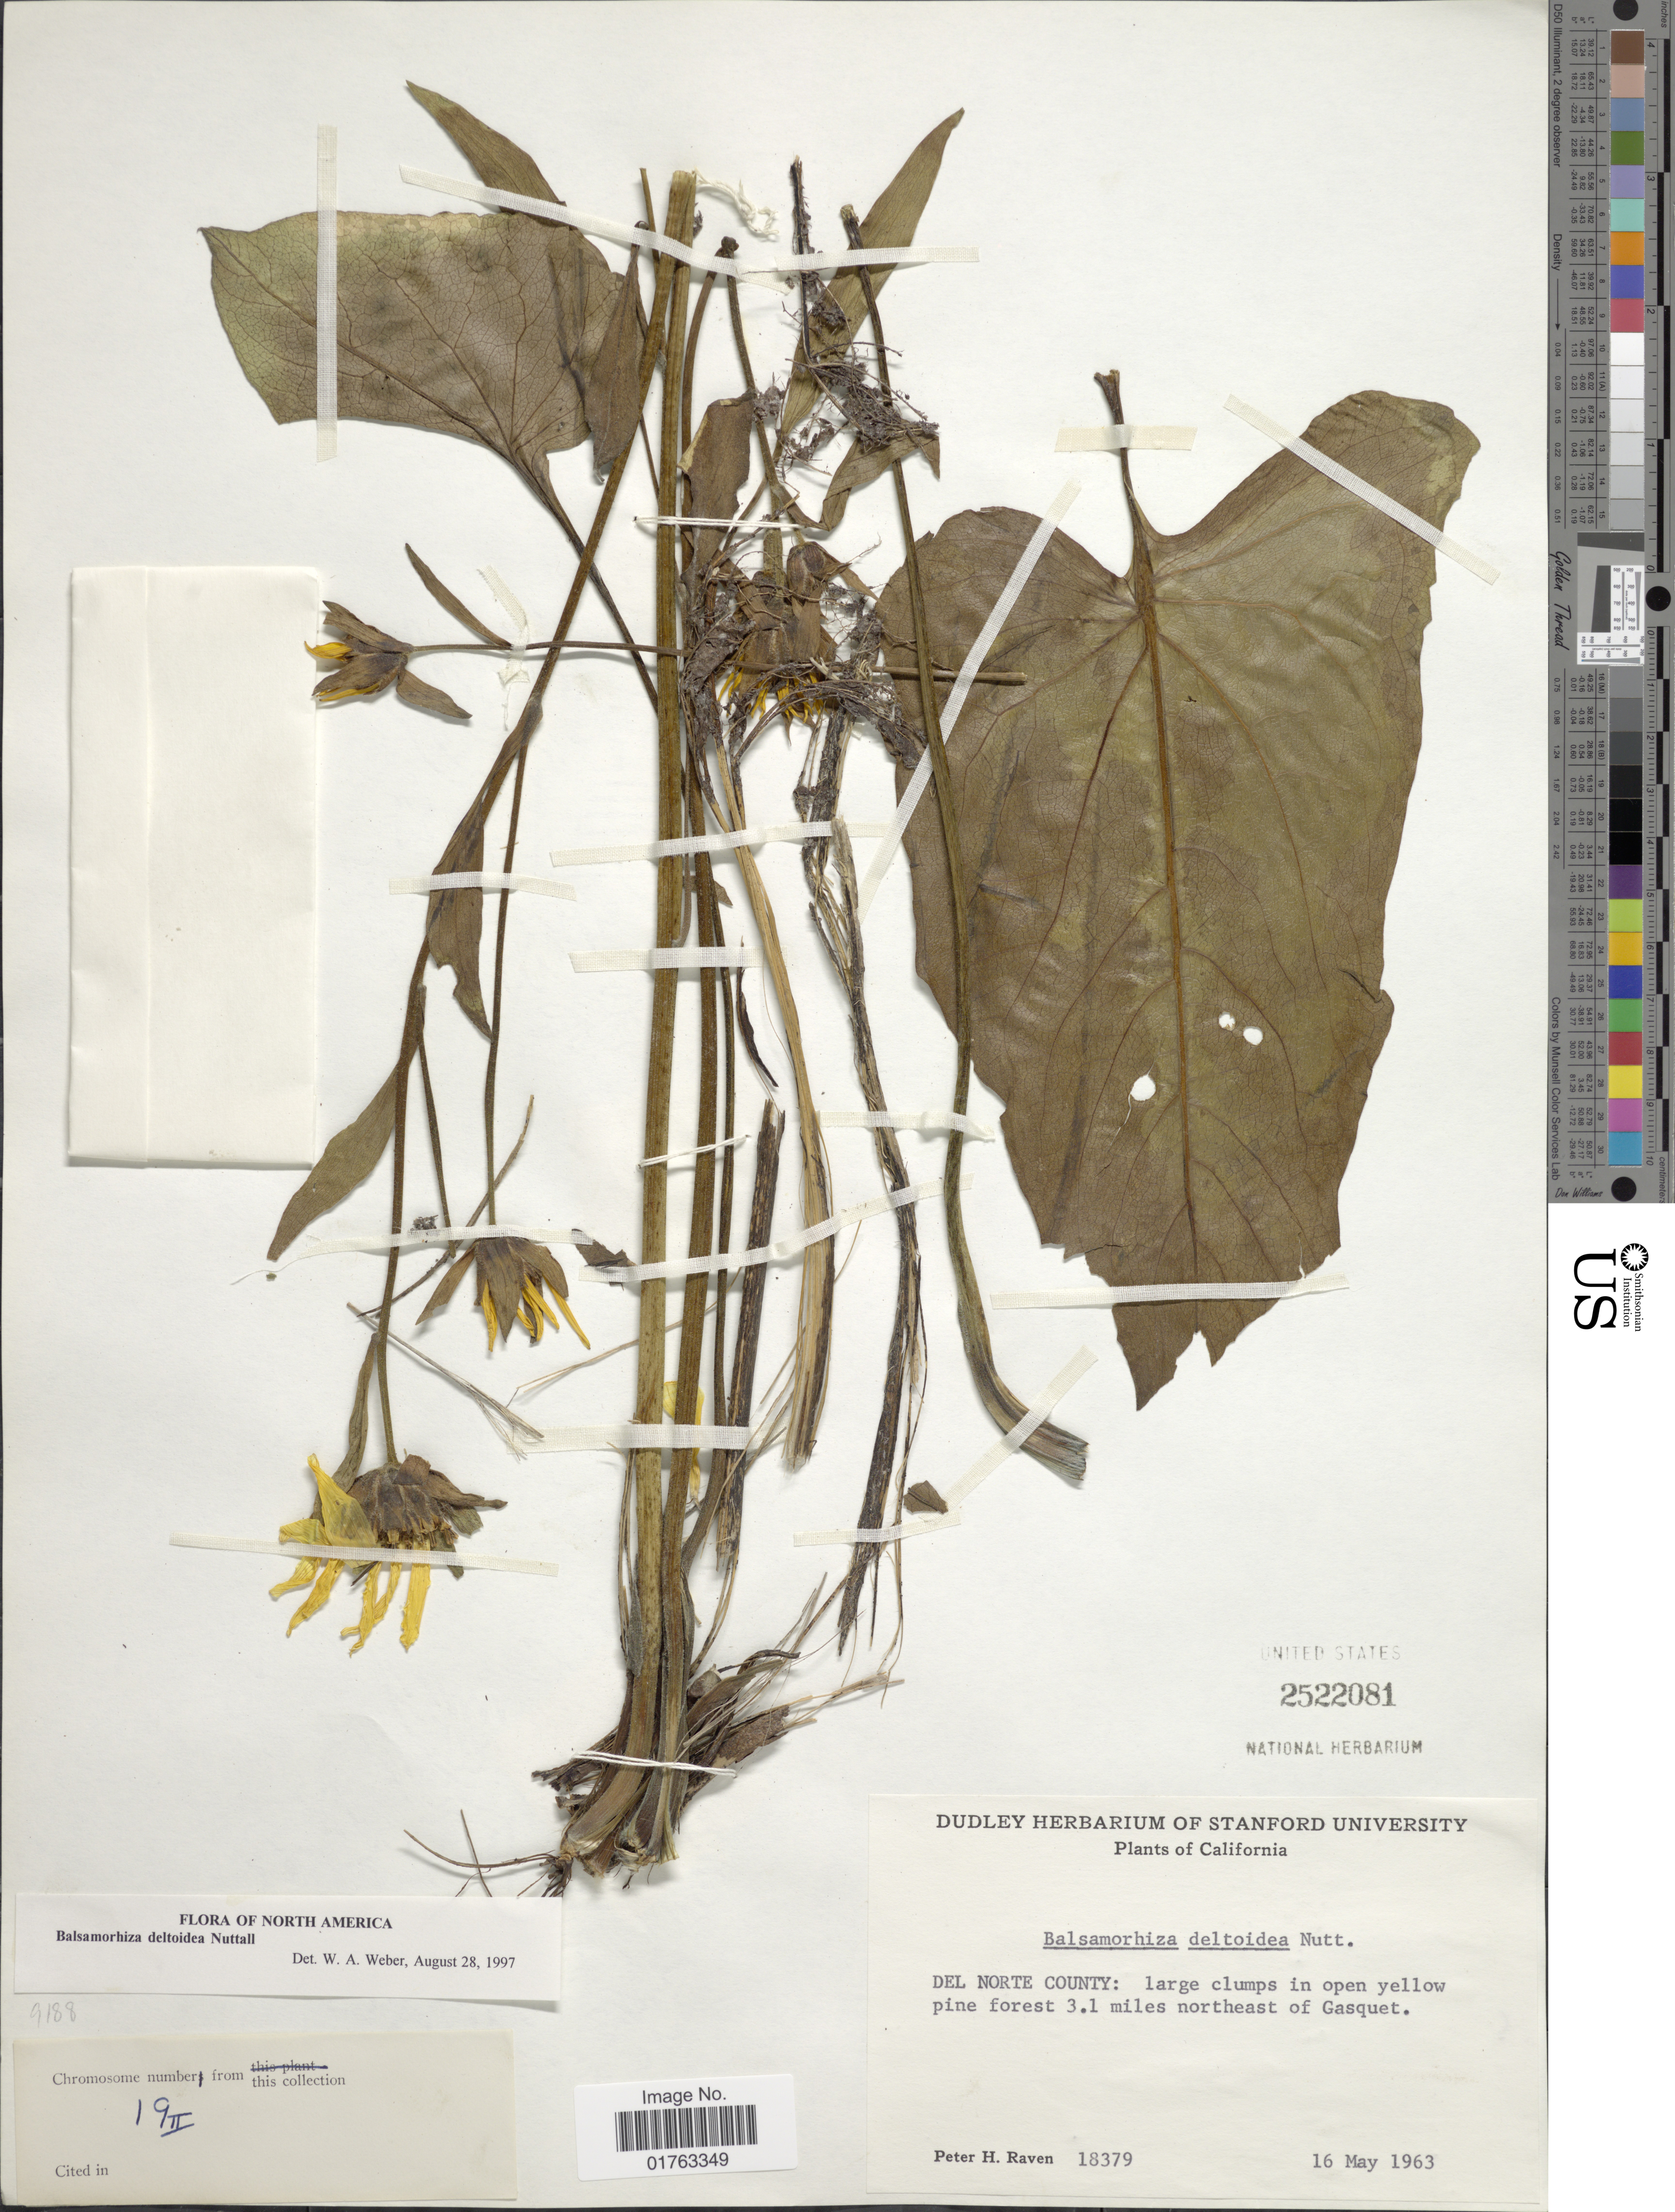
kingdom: Plantae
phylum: Tracheophyta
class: Magnoliopsida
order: Asterales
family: Asteraceae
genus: Balsamorhiza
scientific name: Balsamorhiza deltoidea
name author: Nutt.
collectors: P. Raven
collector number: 18379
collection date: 1963-05-16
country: United States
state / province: California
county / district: Del Norte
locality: Del Norte County: Yellow pine forest 3.1 miles northeast of Gasquet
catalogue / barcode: US 2522081